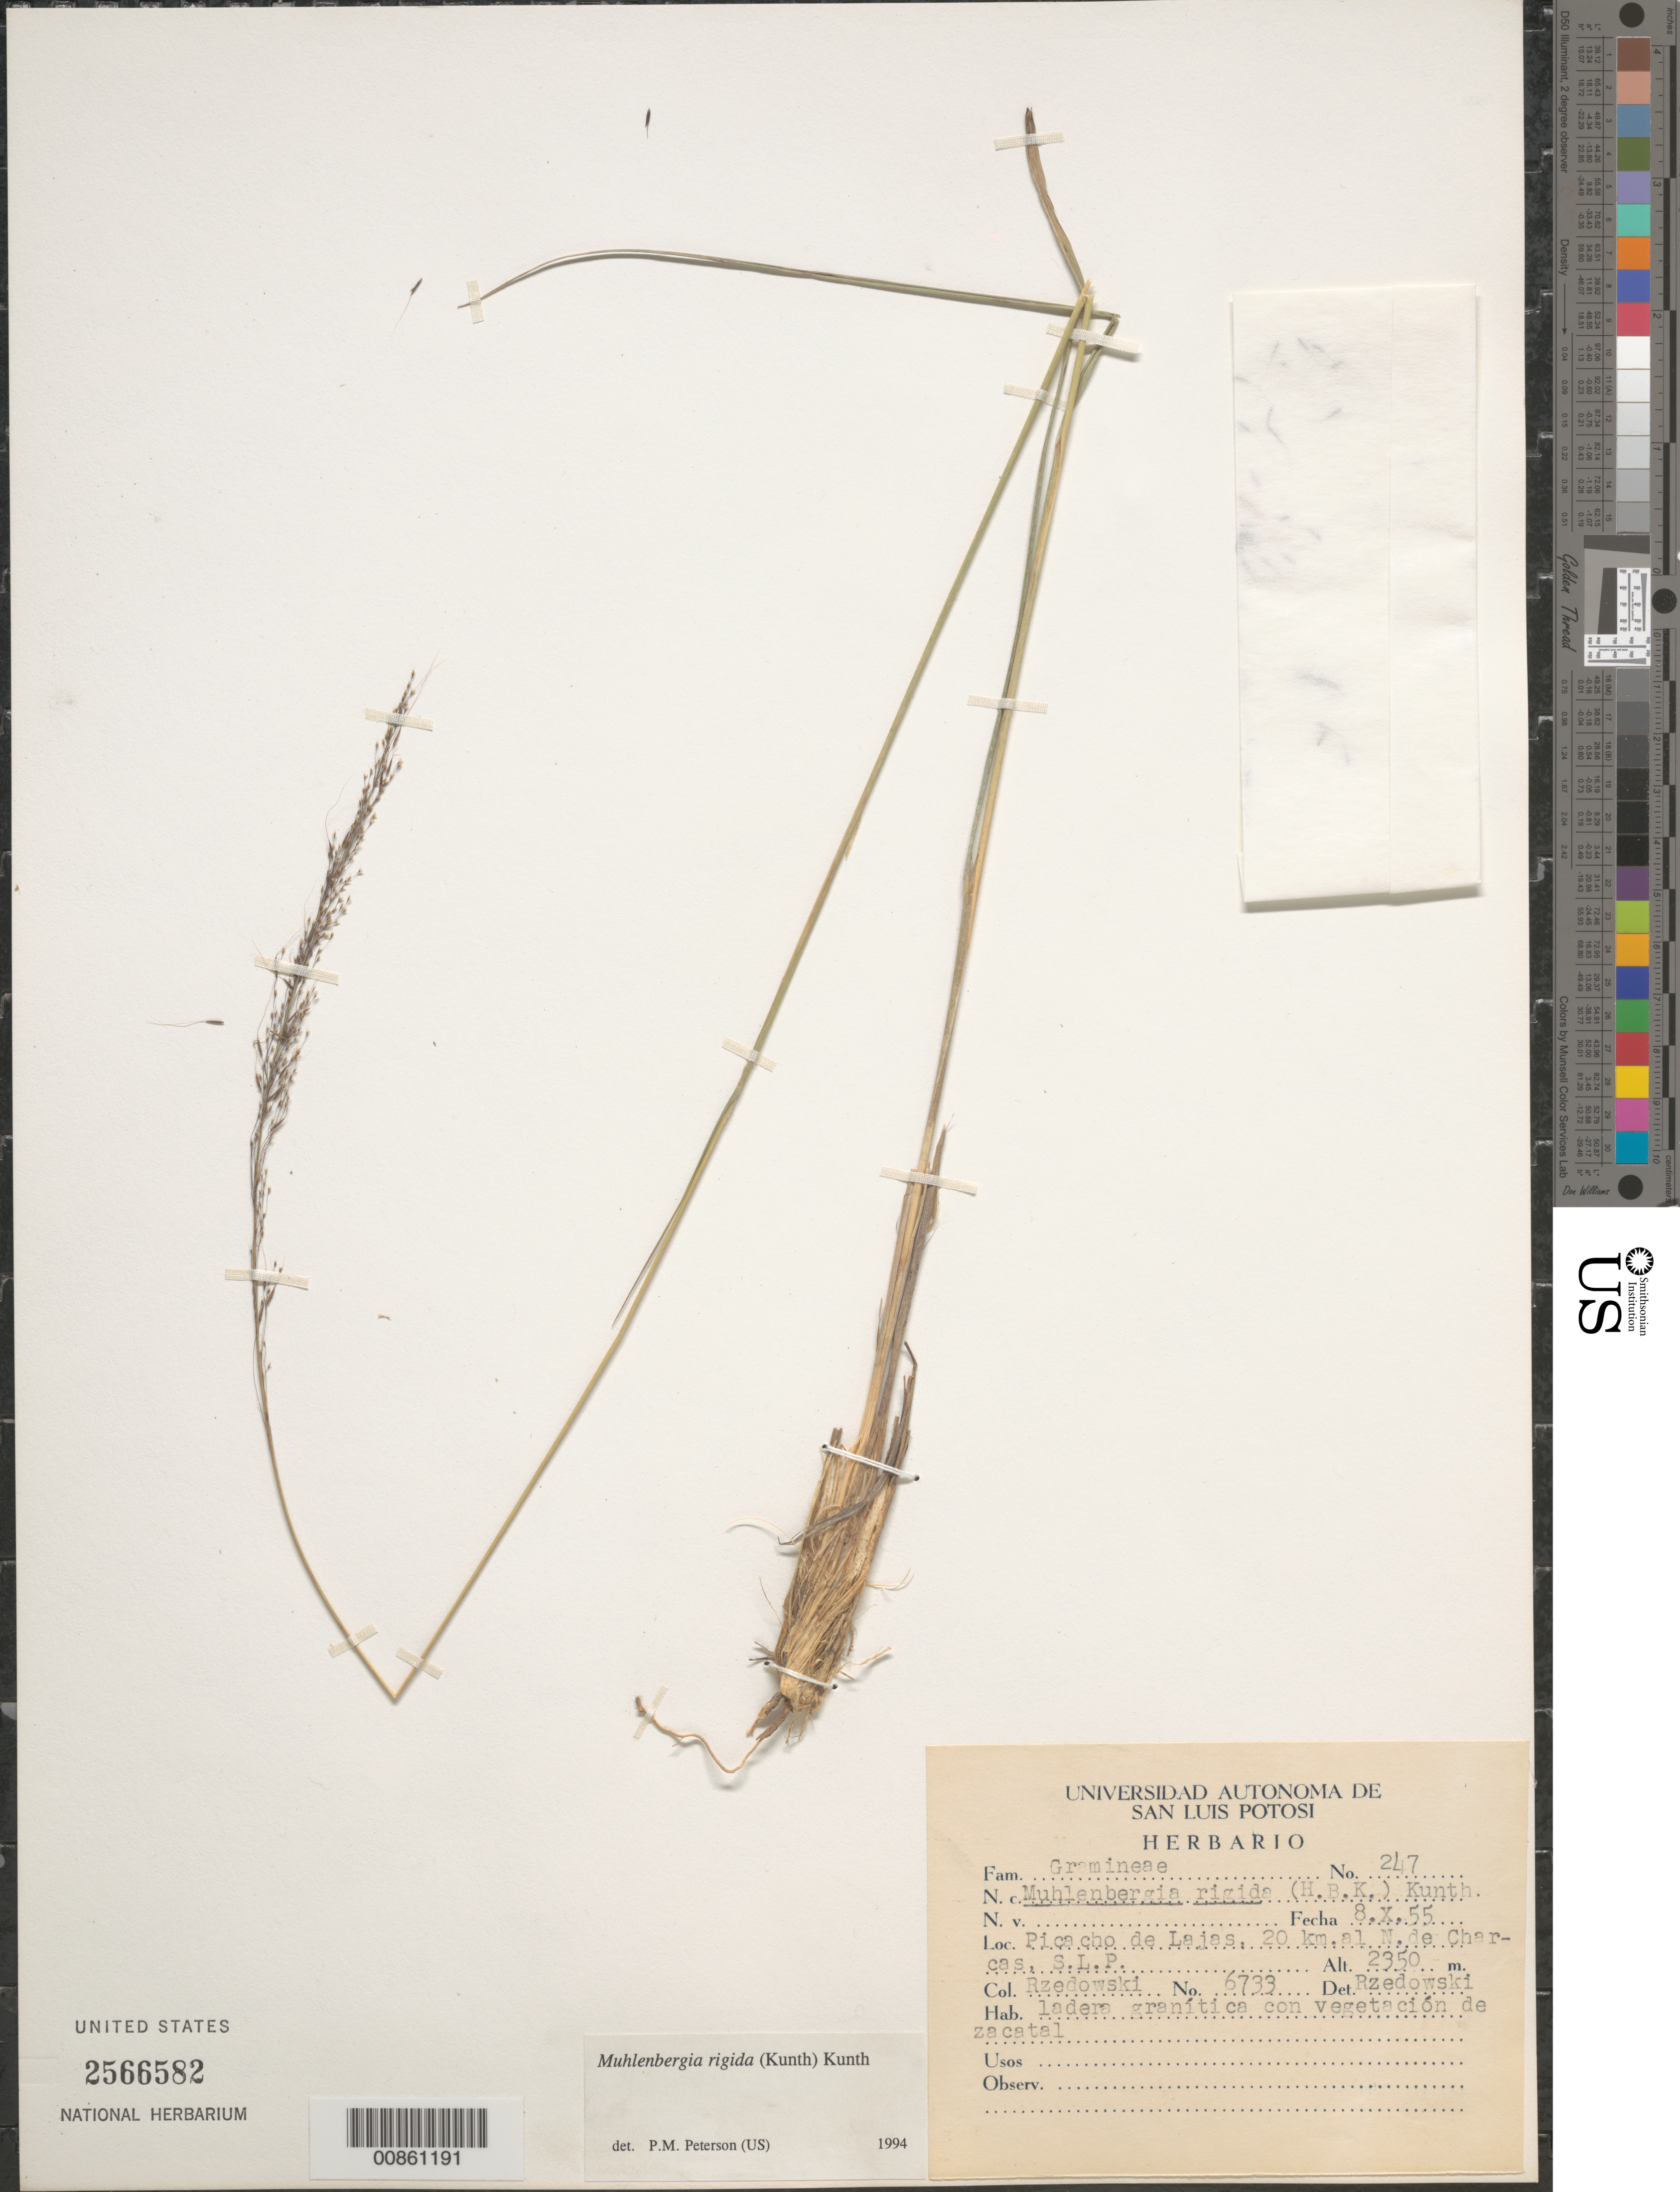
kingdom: Plantae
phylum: Tracheophyta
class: Liliopsida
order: Poales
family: Poaceae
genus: Muhlenbergia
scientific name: Muhlenbergia rigida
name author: (Kunth) Kunth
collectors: J. Rzedowski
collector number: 6733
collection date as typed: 08 Oct 1955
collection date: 1955-10-08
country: Mexico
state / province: San Luis Potosí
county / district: Charcas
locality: Picacho de Lajas, 20 km al N de Charcas.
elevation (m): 2350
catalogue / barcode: US 2566582